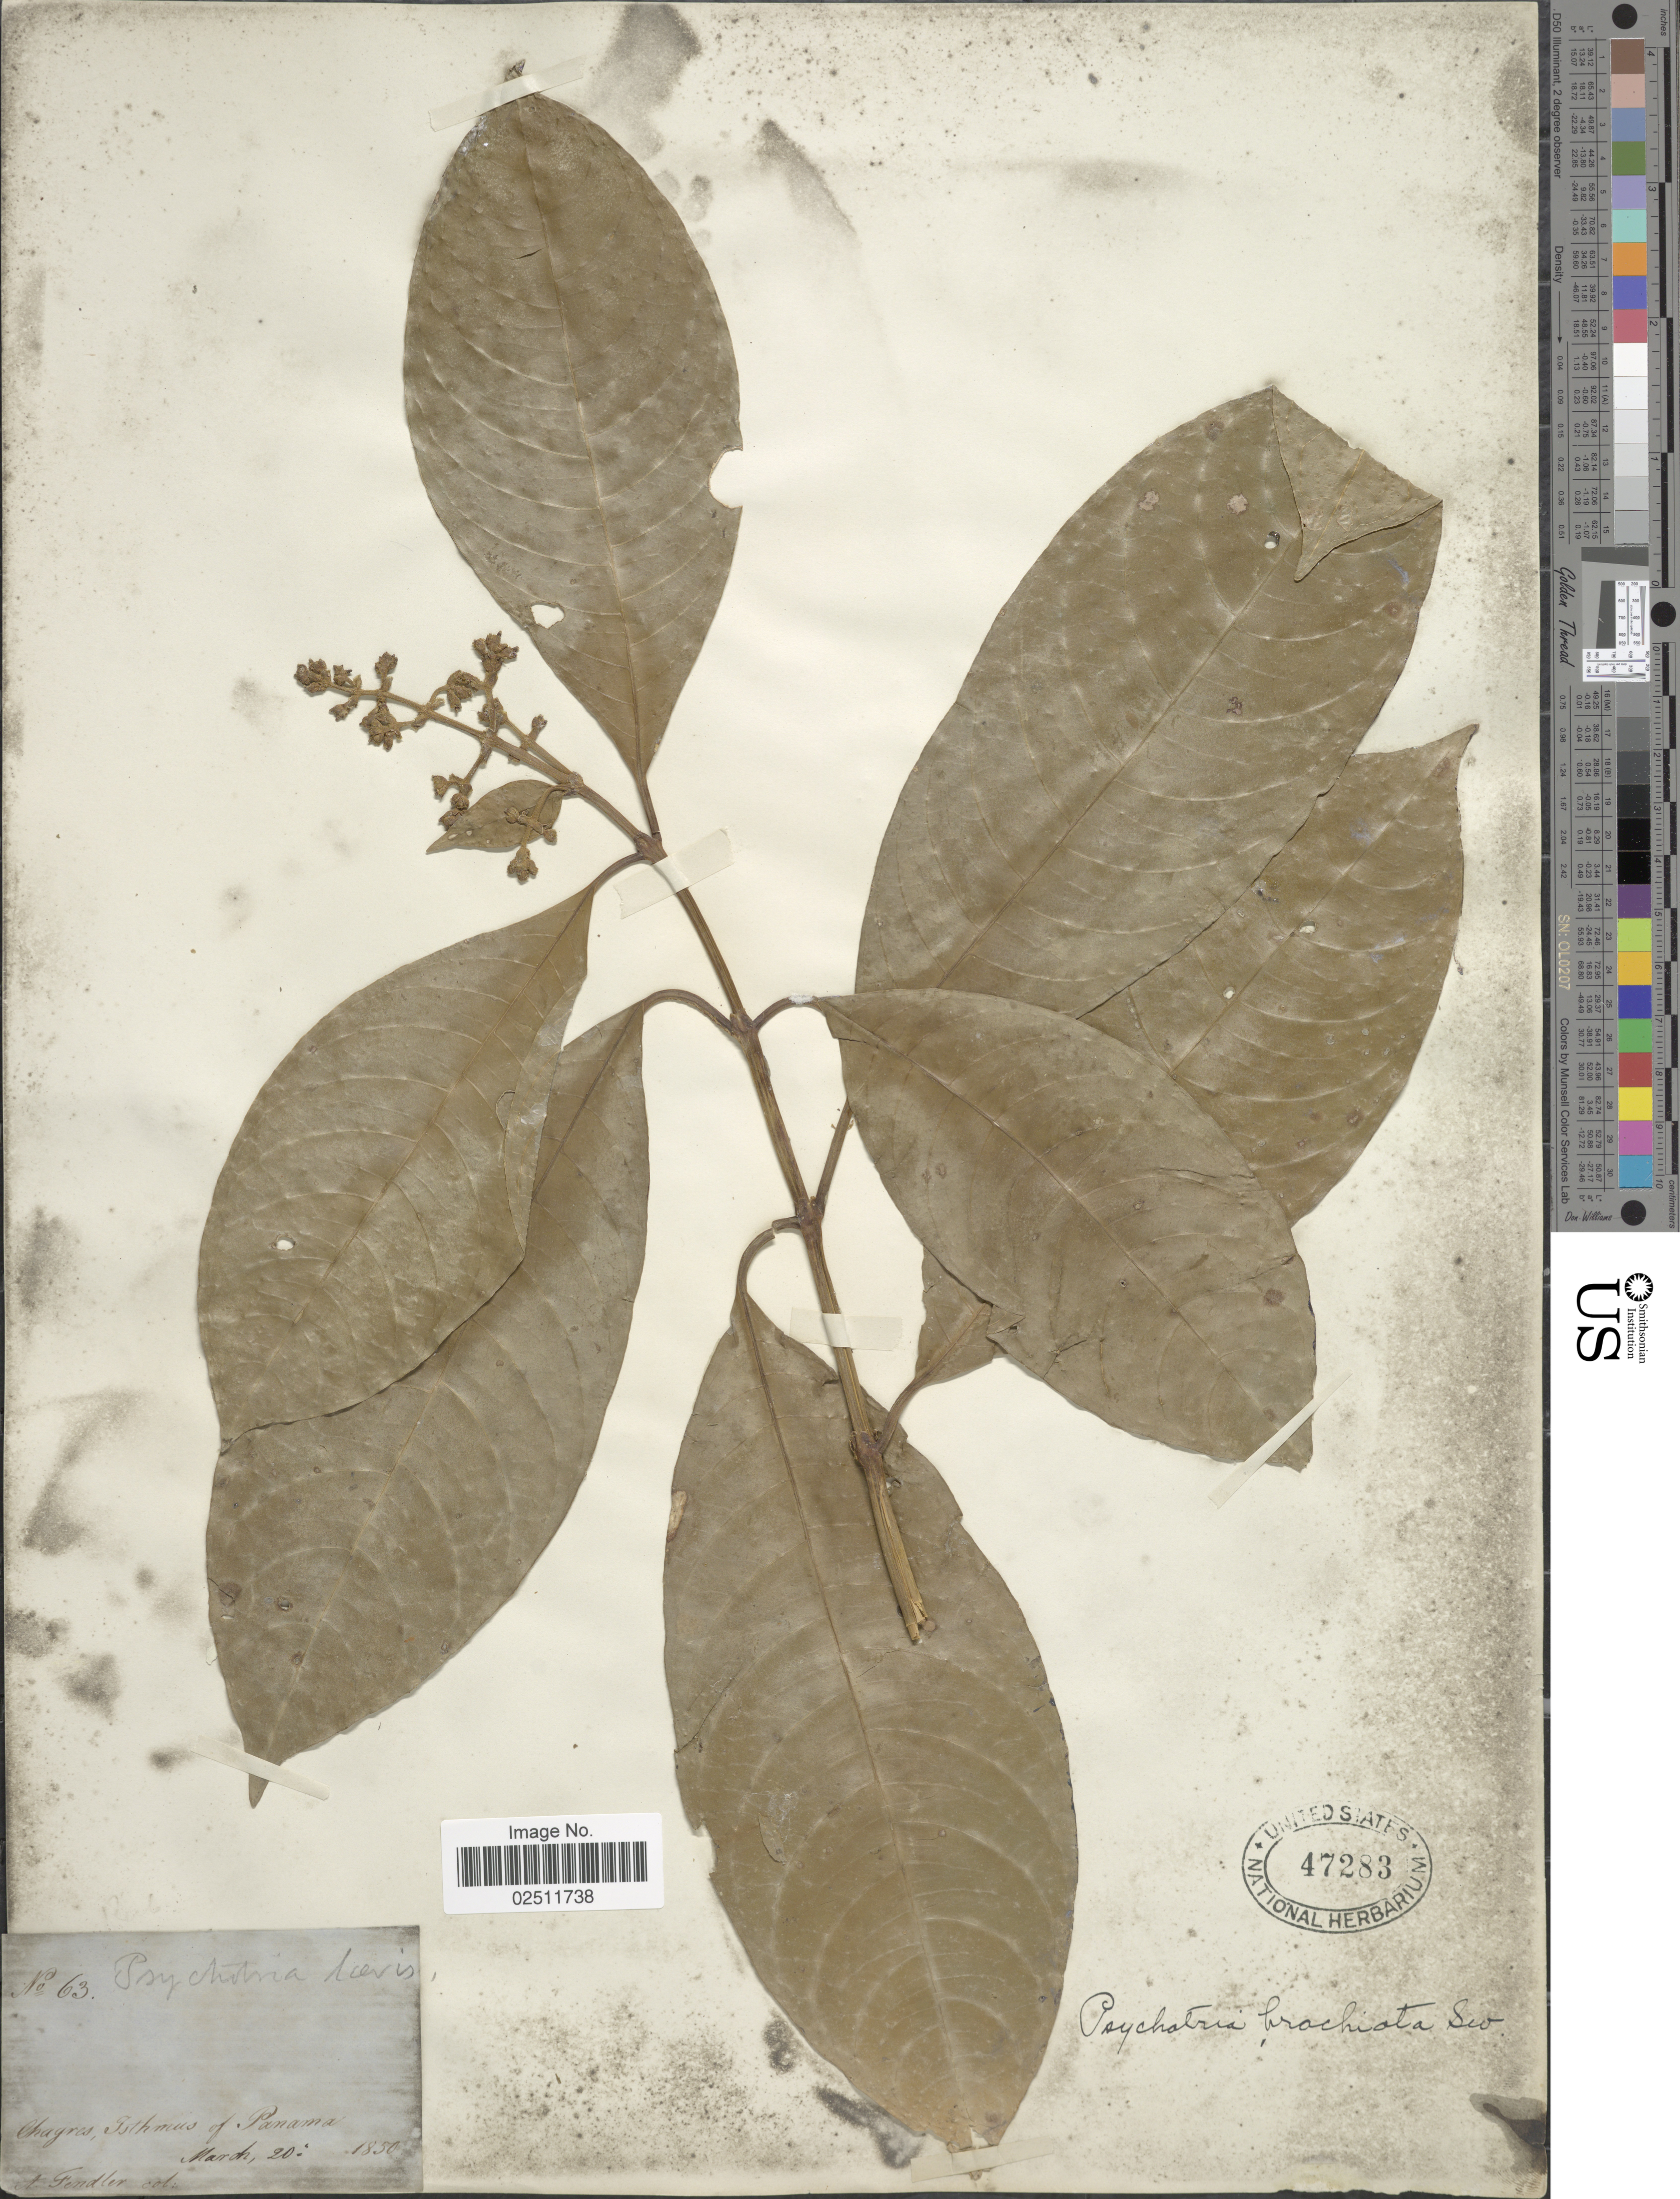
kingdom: Plantae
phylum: Tracheophyta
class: Magnoliopsida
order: Gentianales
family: Rubiaceae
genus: Psychotria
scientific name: Psychotria brachiata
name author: Sw.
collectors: A. Fendler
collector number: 63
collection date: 1850-03-20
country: Panama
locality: Chagras, Isthmus of Panama.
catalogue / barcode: US 47283